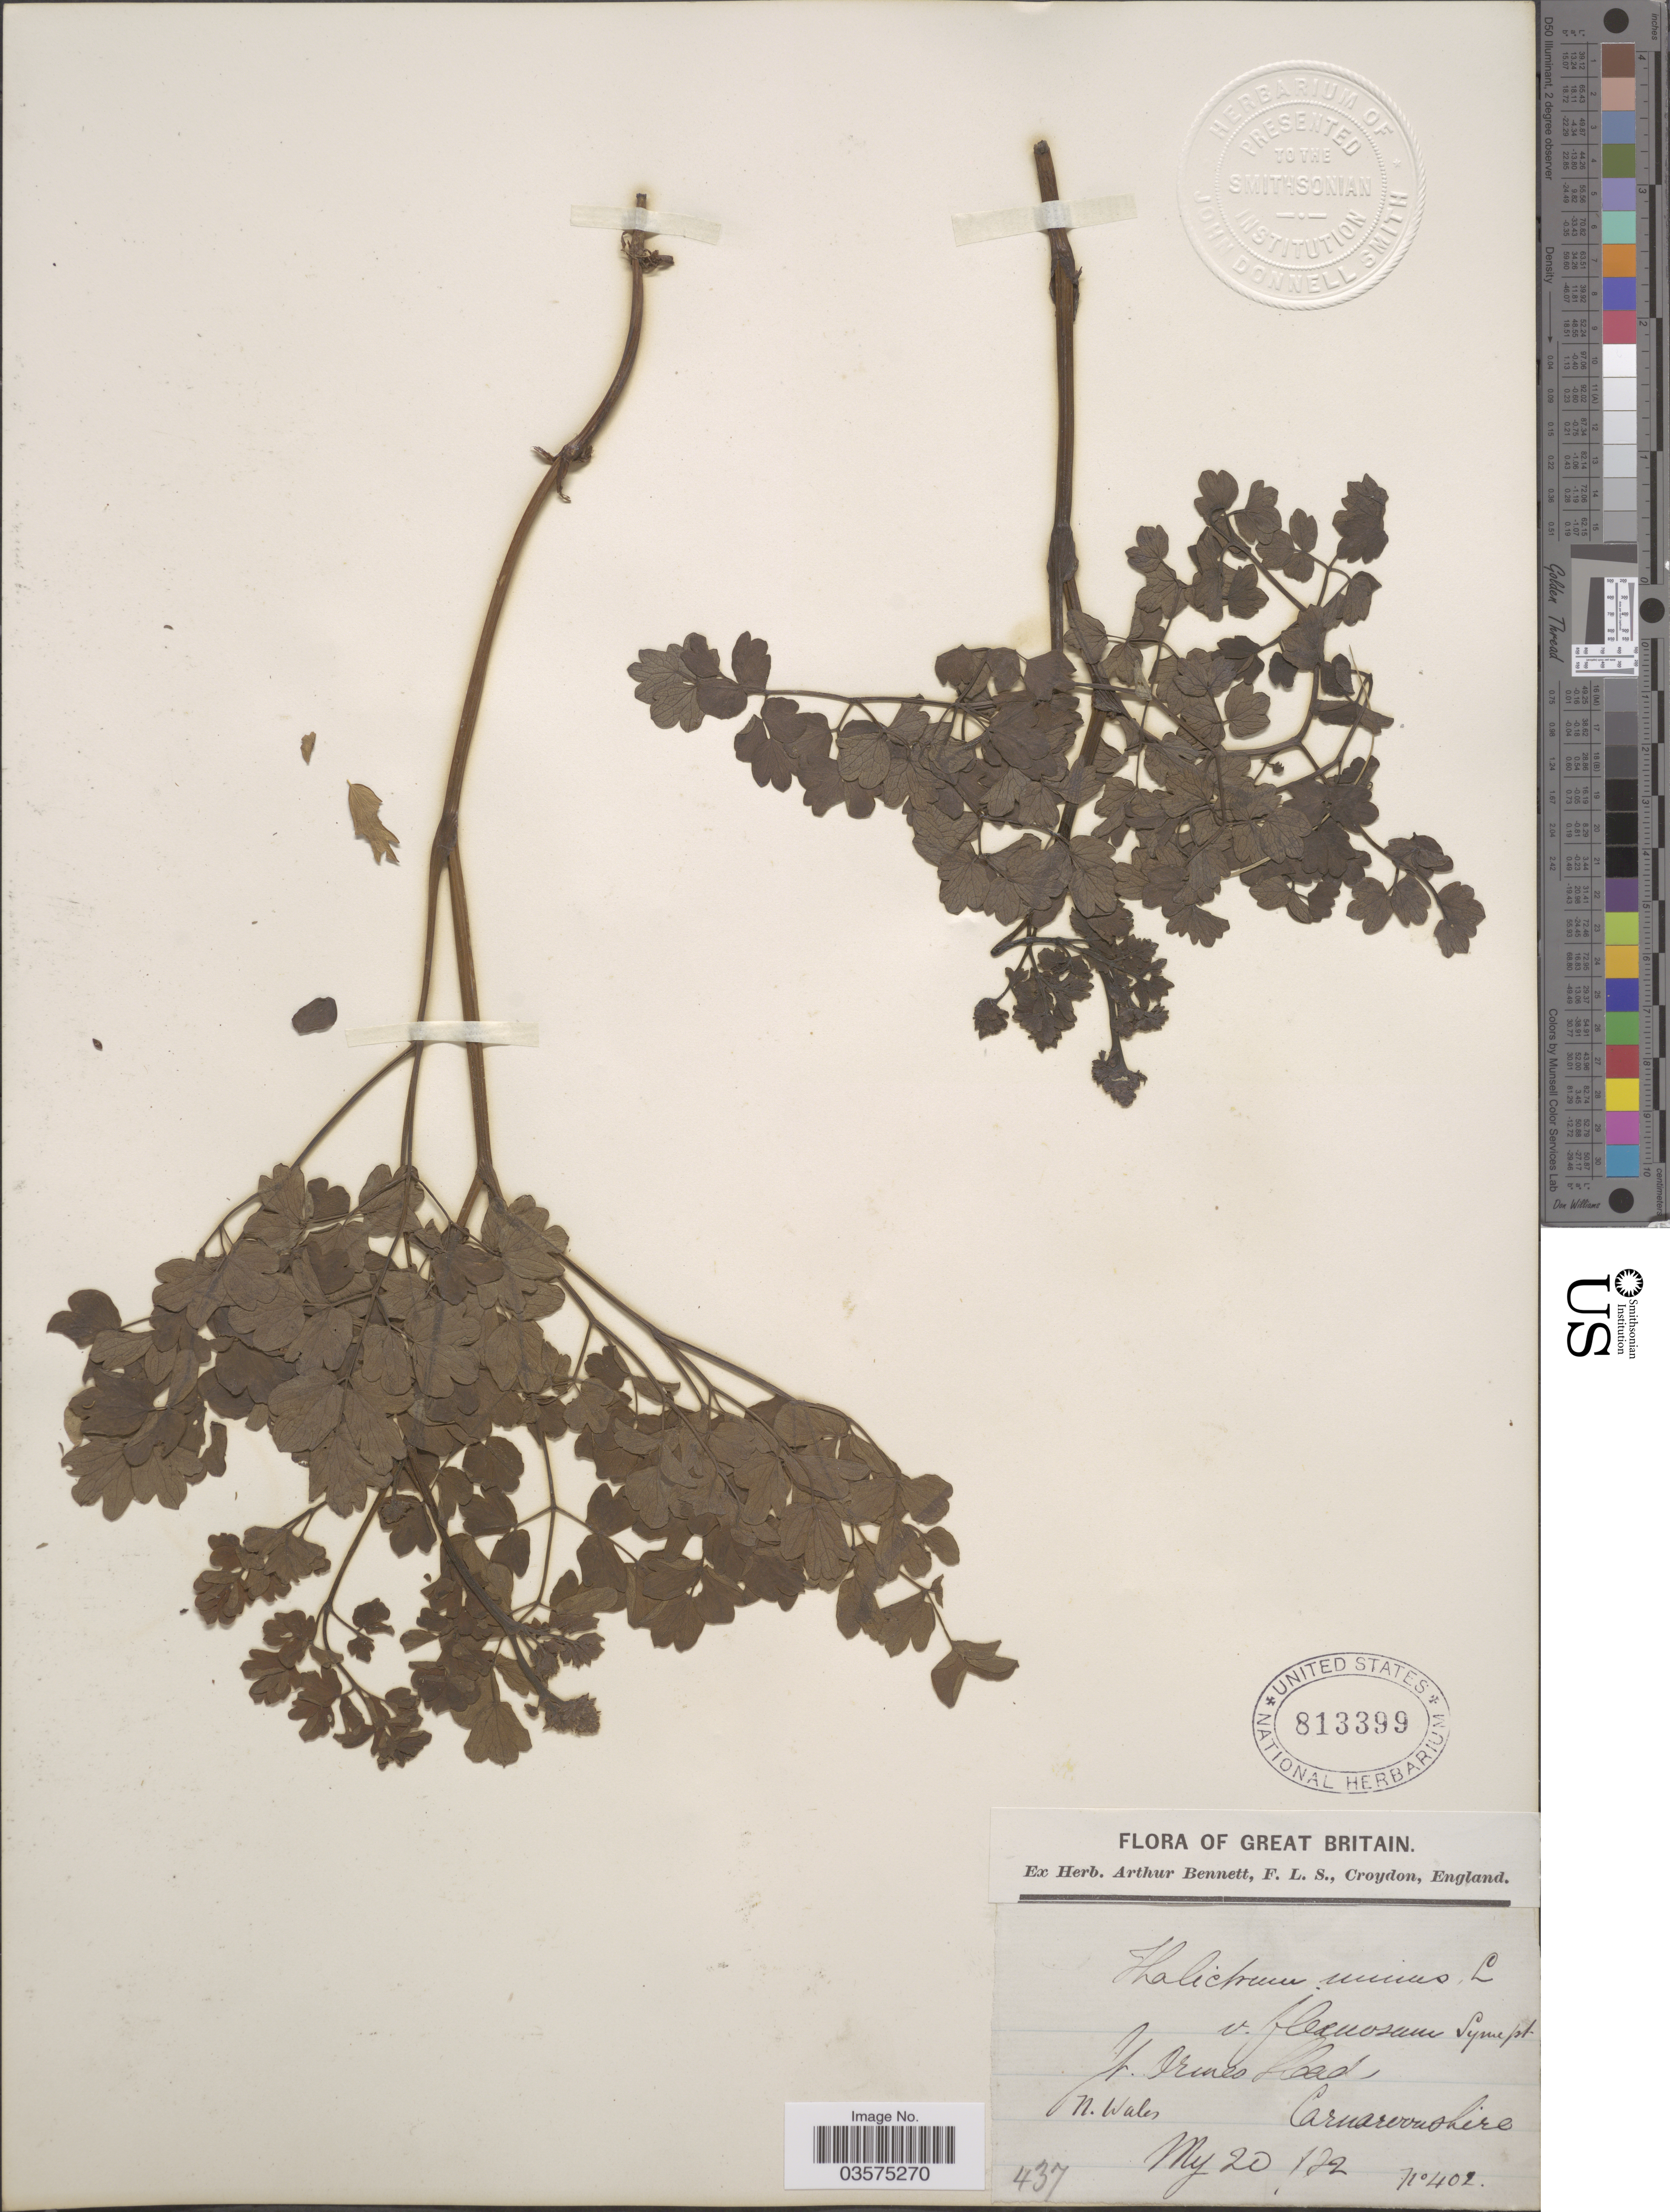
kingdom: Plantae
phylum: Tracheophyta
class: Magnoliopsida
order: Ranunculales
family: Ranunculaceae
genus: Thalictrum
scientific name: Thalictrum minus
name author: L.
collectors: ex herb. Arthur Bennett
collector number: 402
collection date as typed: Transcribed d/m/y: 20/5/22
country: United Kingdom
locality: Great Britain. N. Wales. Carna [illegible text]shire.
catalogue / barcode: US 813399